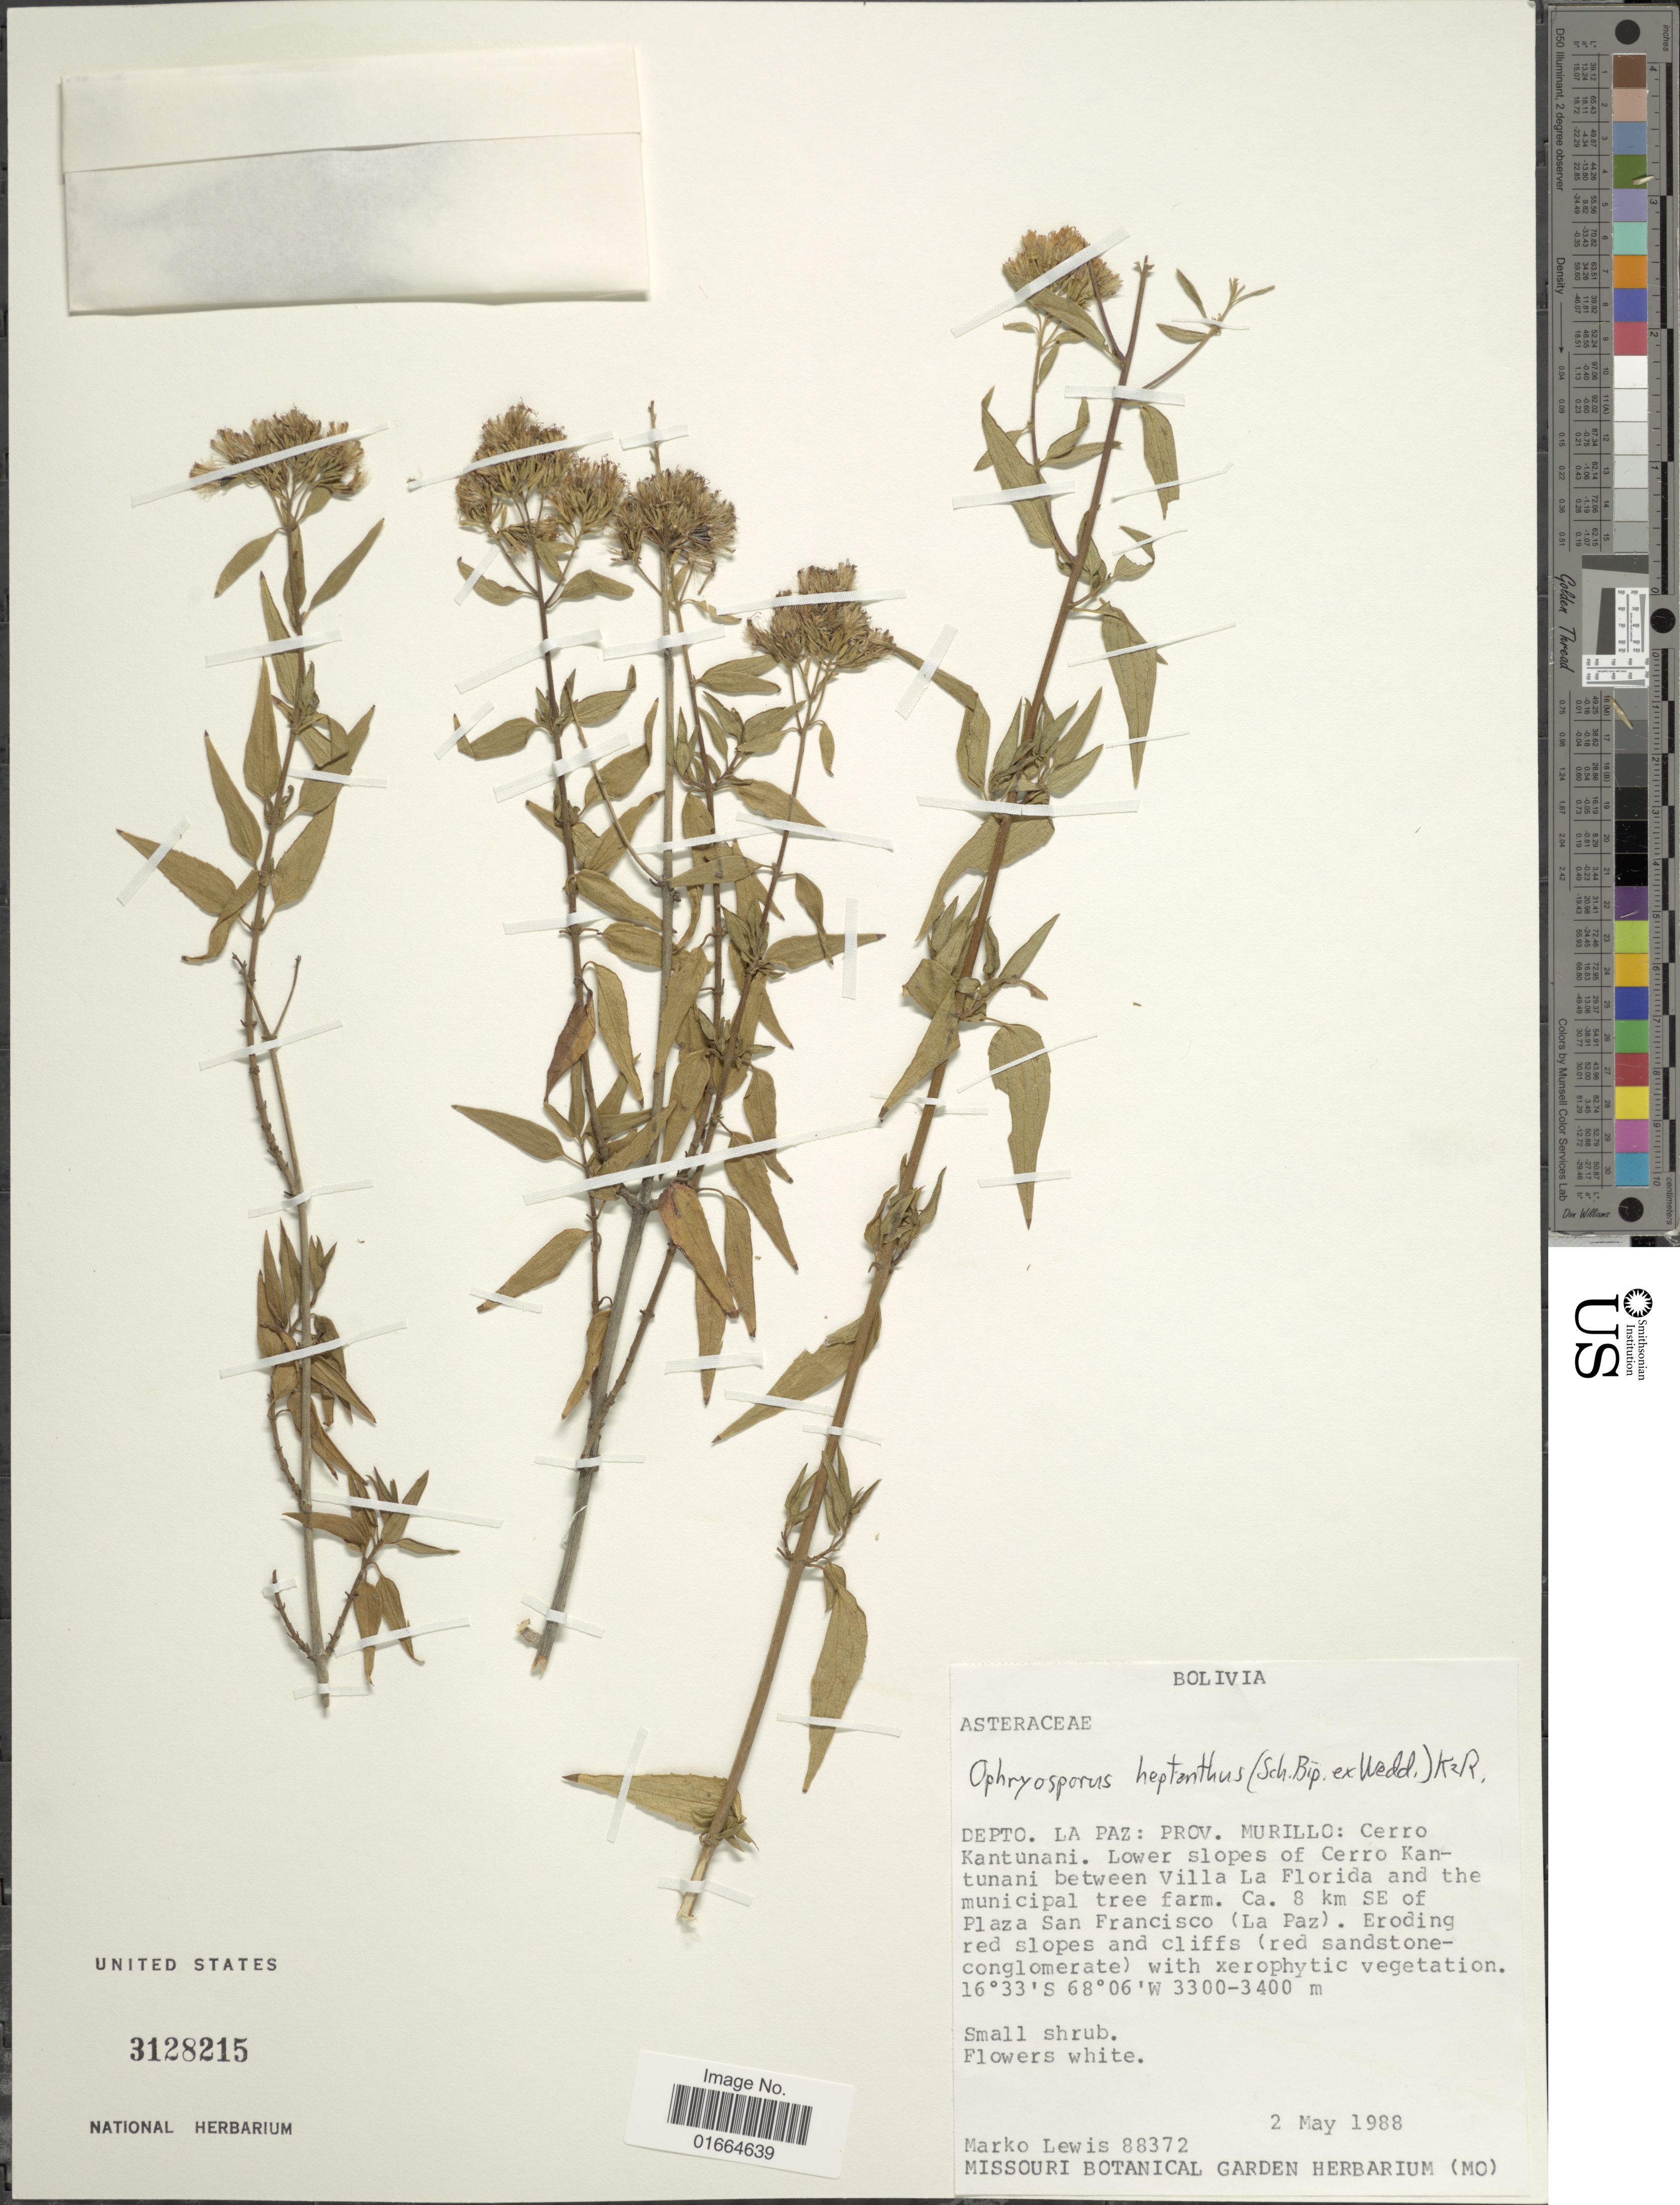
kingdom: Plantae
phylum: Tracheophyta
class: Magnoliopsida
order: Asterales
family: Asteraceae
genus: Ophryosporus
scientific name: Ophryosporus heptanthus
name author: (Sch. Bip. ex Wedd.) R.M. King & H. Rob.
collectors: M. A. Lewis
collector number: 88372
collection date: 1988-05-02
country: Bolivia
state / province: La Paz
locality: Depto. La Paz: Prov. Murillo: Cerro Kantunani, Lowe slopes of Cerra Kantunani between Villa La Florida and the municipal tree farm, 8 km SE of Plaza San Francisco (La Paz)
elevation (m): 3300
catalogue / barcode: US 3128215